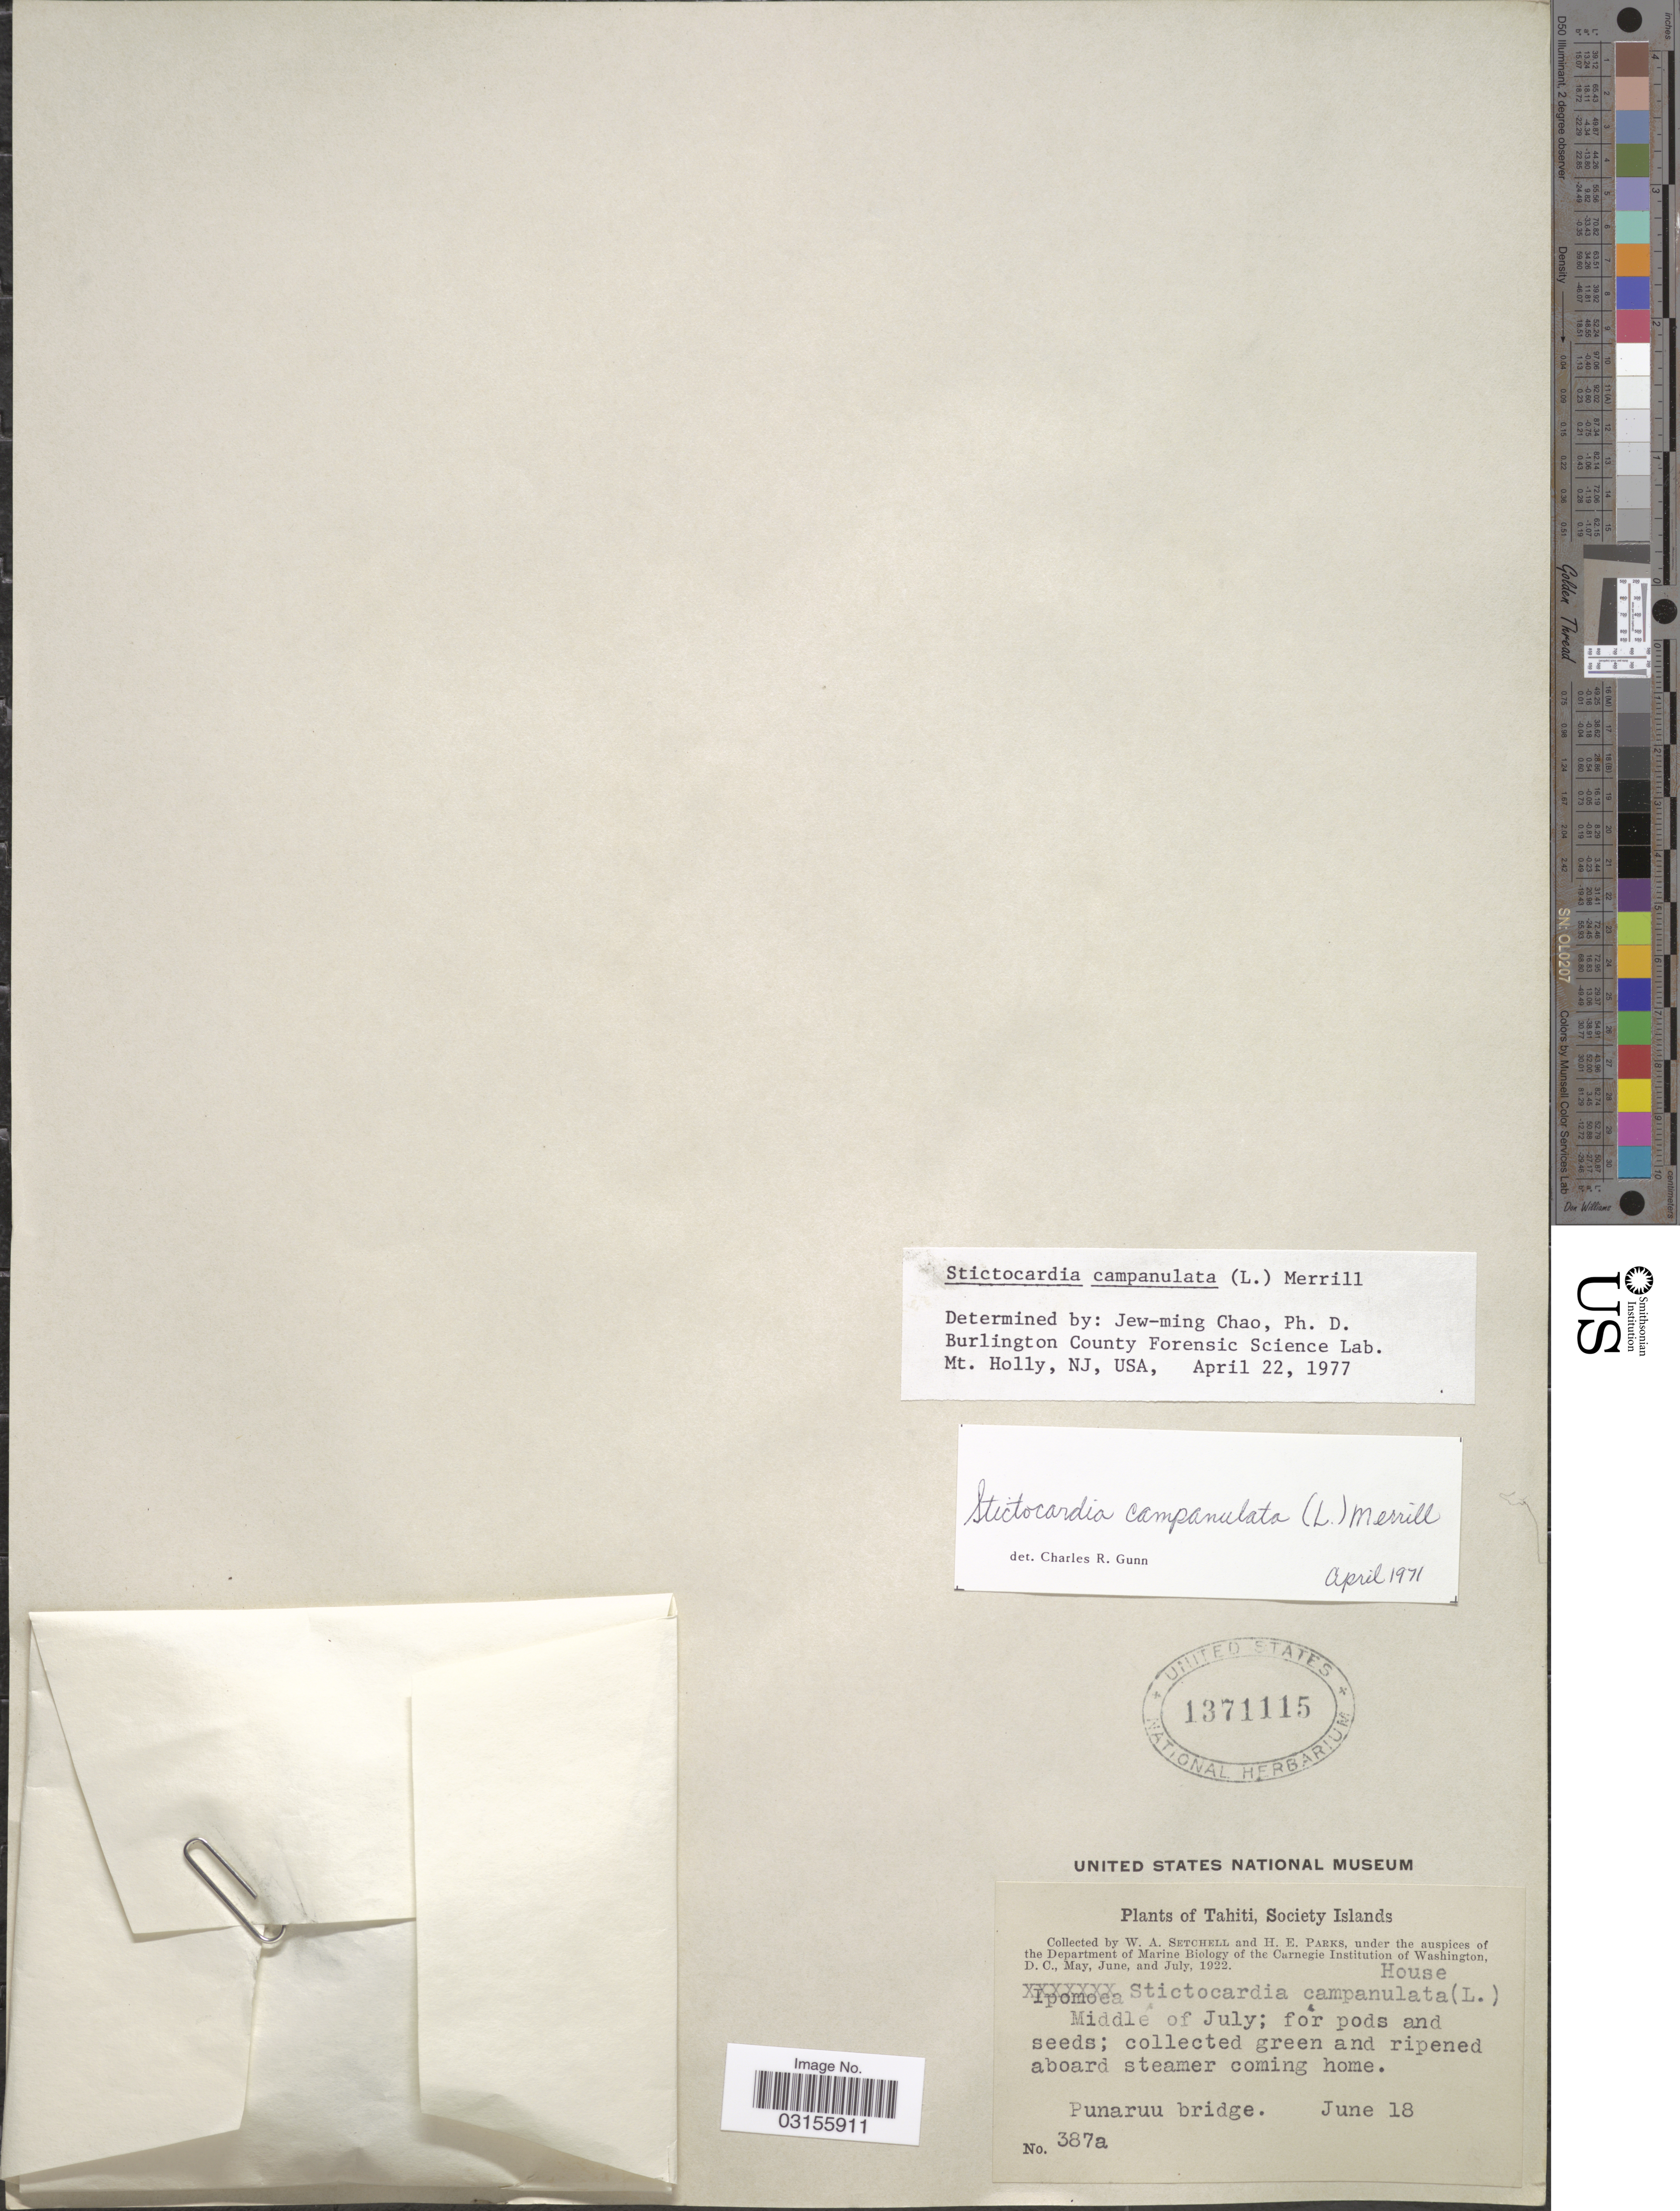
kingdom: Plantae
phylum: Tracheophyta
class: Magnoliopsida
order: Solanales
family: Convolvulaceae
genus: Stictocardia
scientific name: Stictocardia tiliifolia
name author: (Desr.) Hallier f.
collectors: W. Setchell & H. E. Parks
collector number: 387a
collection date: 1922-06-18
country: French Polynesia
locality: Tahiti, Society Islands. Punaruu bridge.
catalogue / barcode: US 1371115